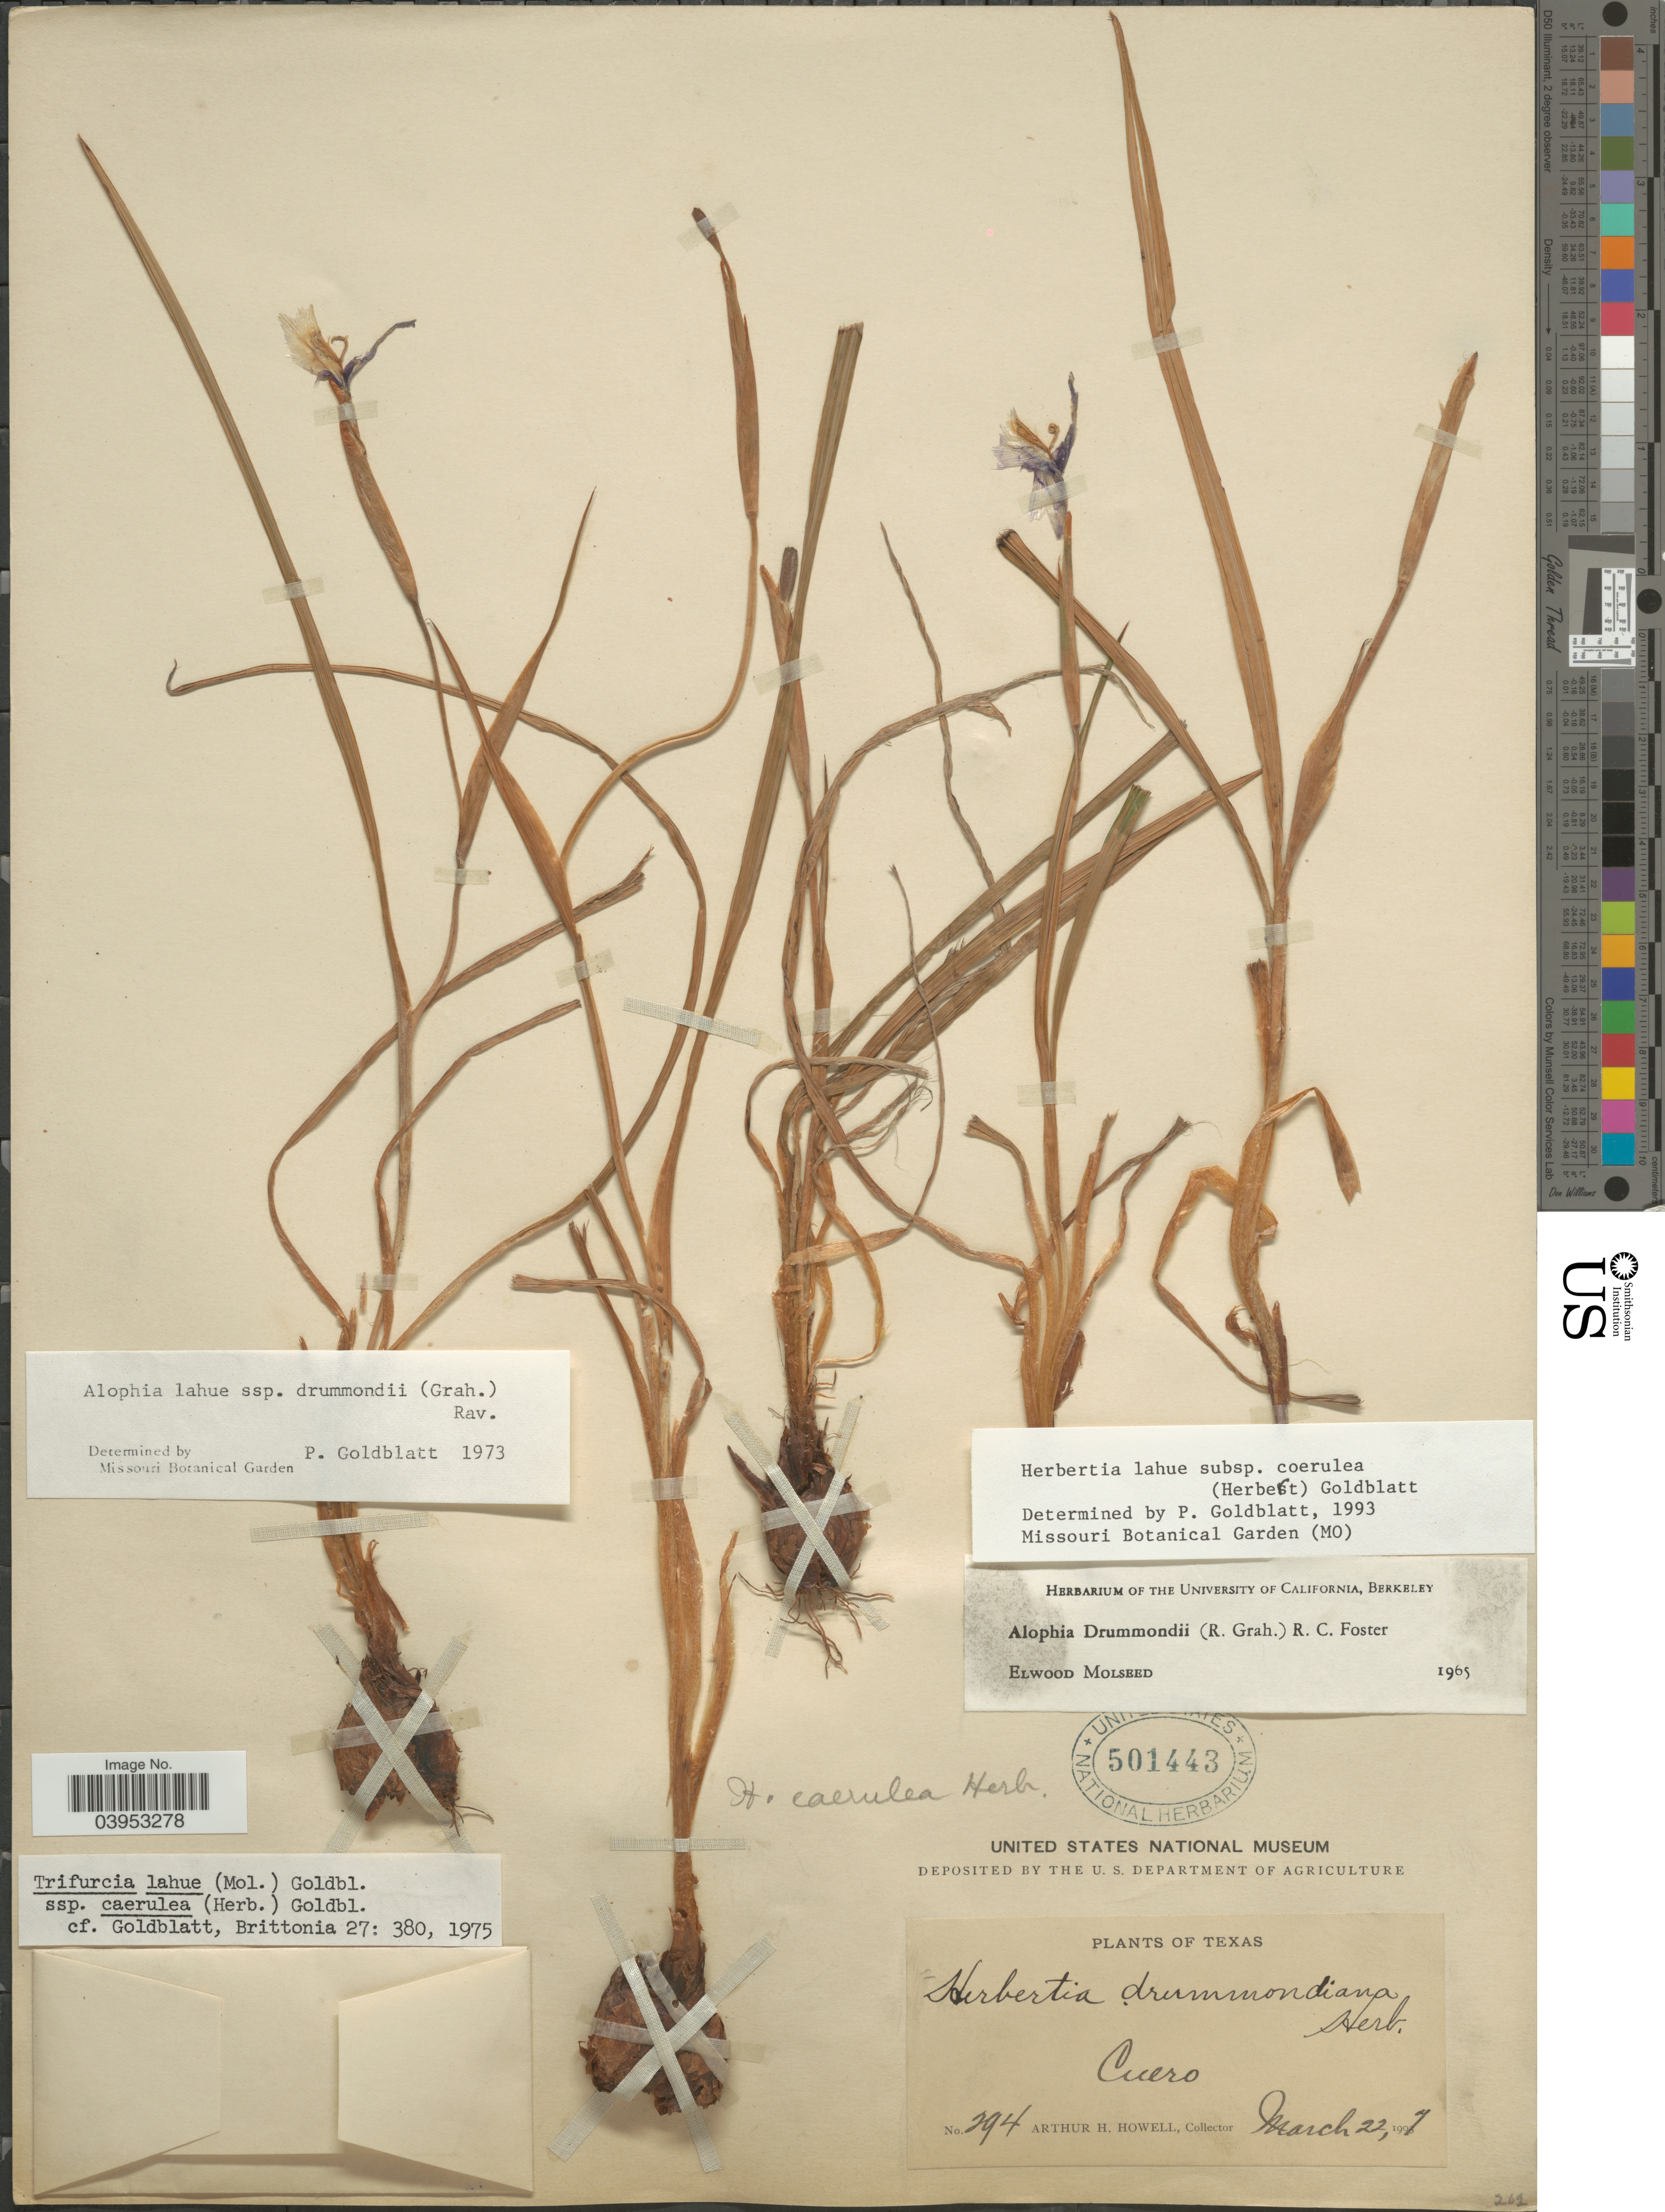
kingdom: Plantae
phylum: Tracheophyta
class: Liliopsida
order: Asparagales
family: Iridaceae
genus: Herbertia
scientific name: Herbertia lahue subsp. caerulea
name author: (Herb.) Goldblatt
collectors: A. H. Howell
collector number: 294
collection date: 1907-03-22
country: United States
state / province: Texas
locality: Cuero.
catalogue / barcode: US 501443